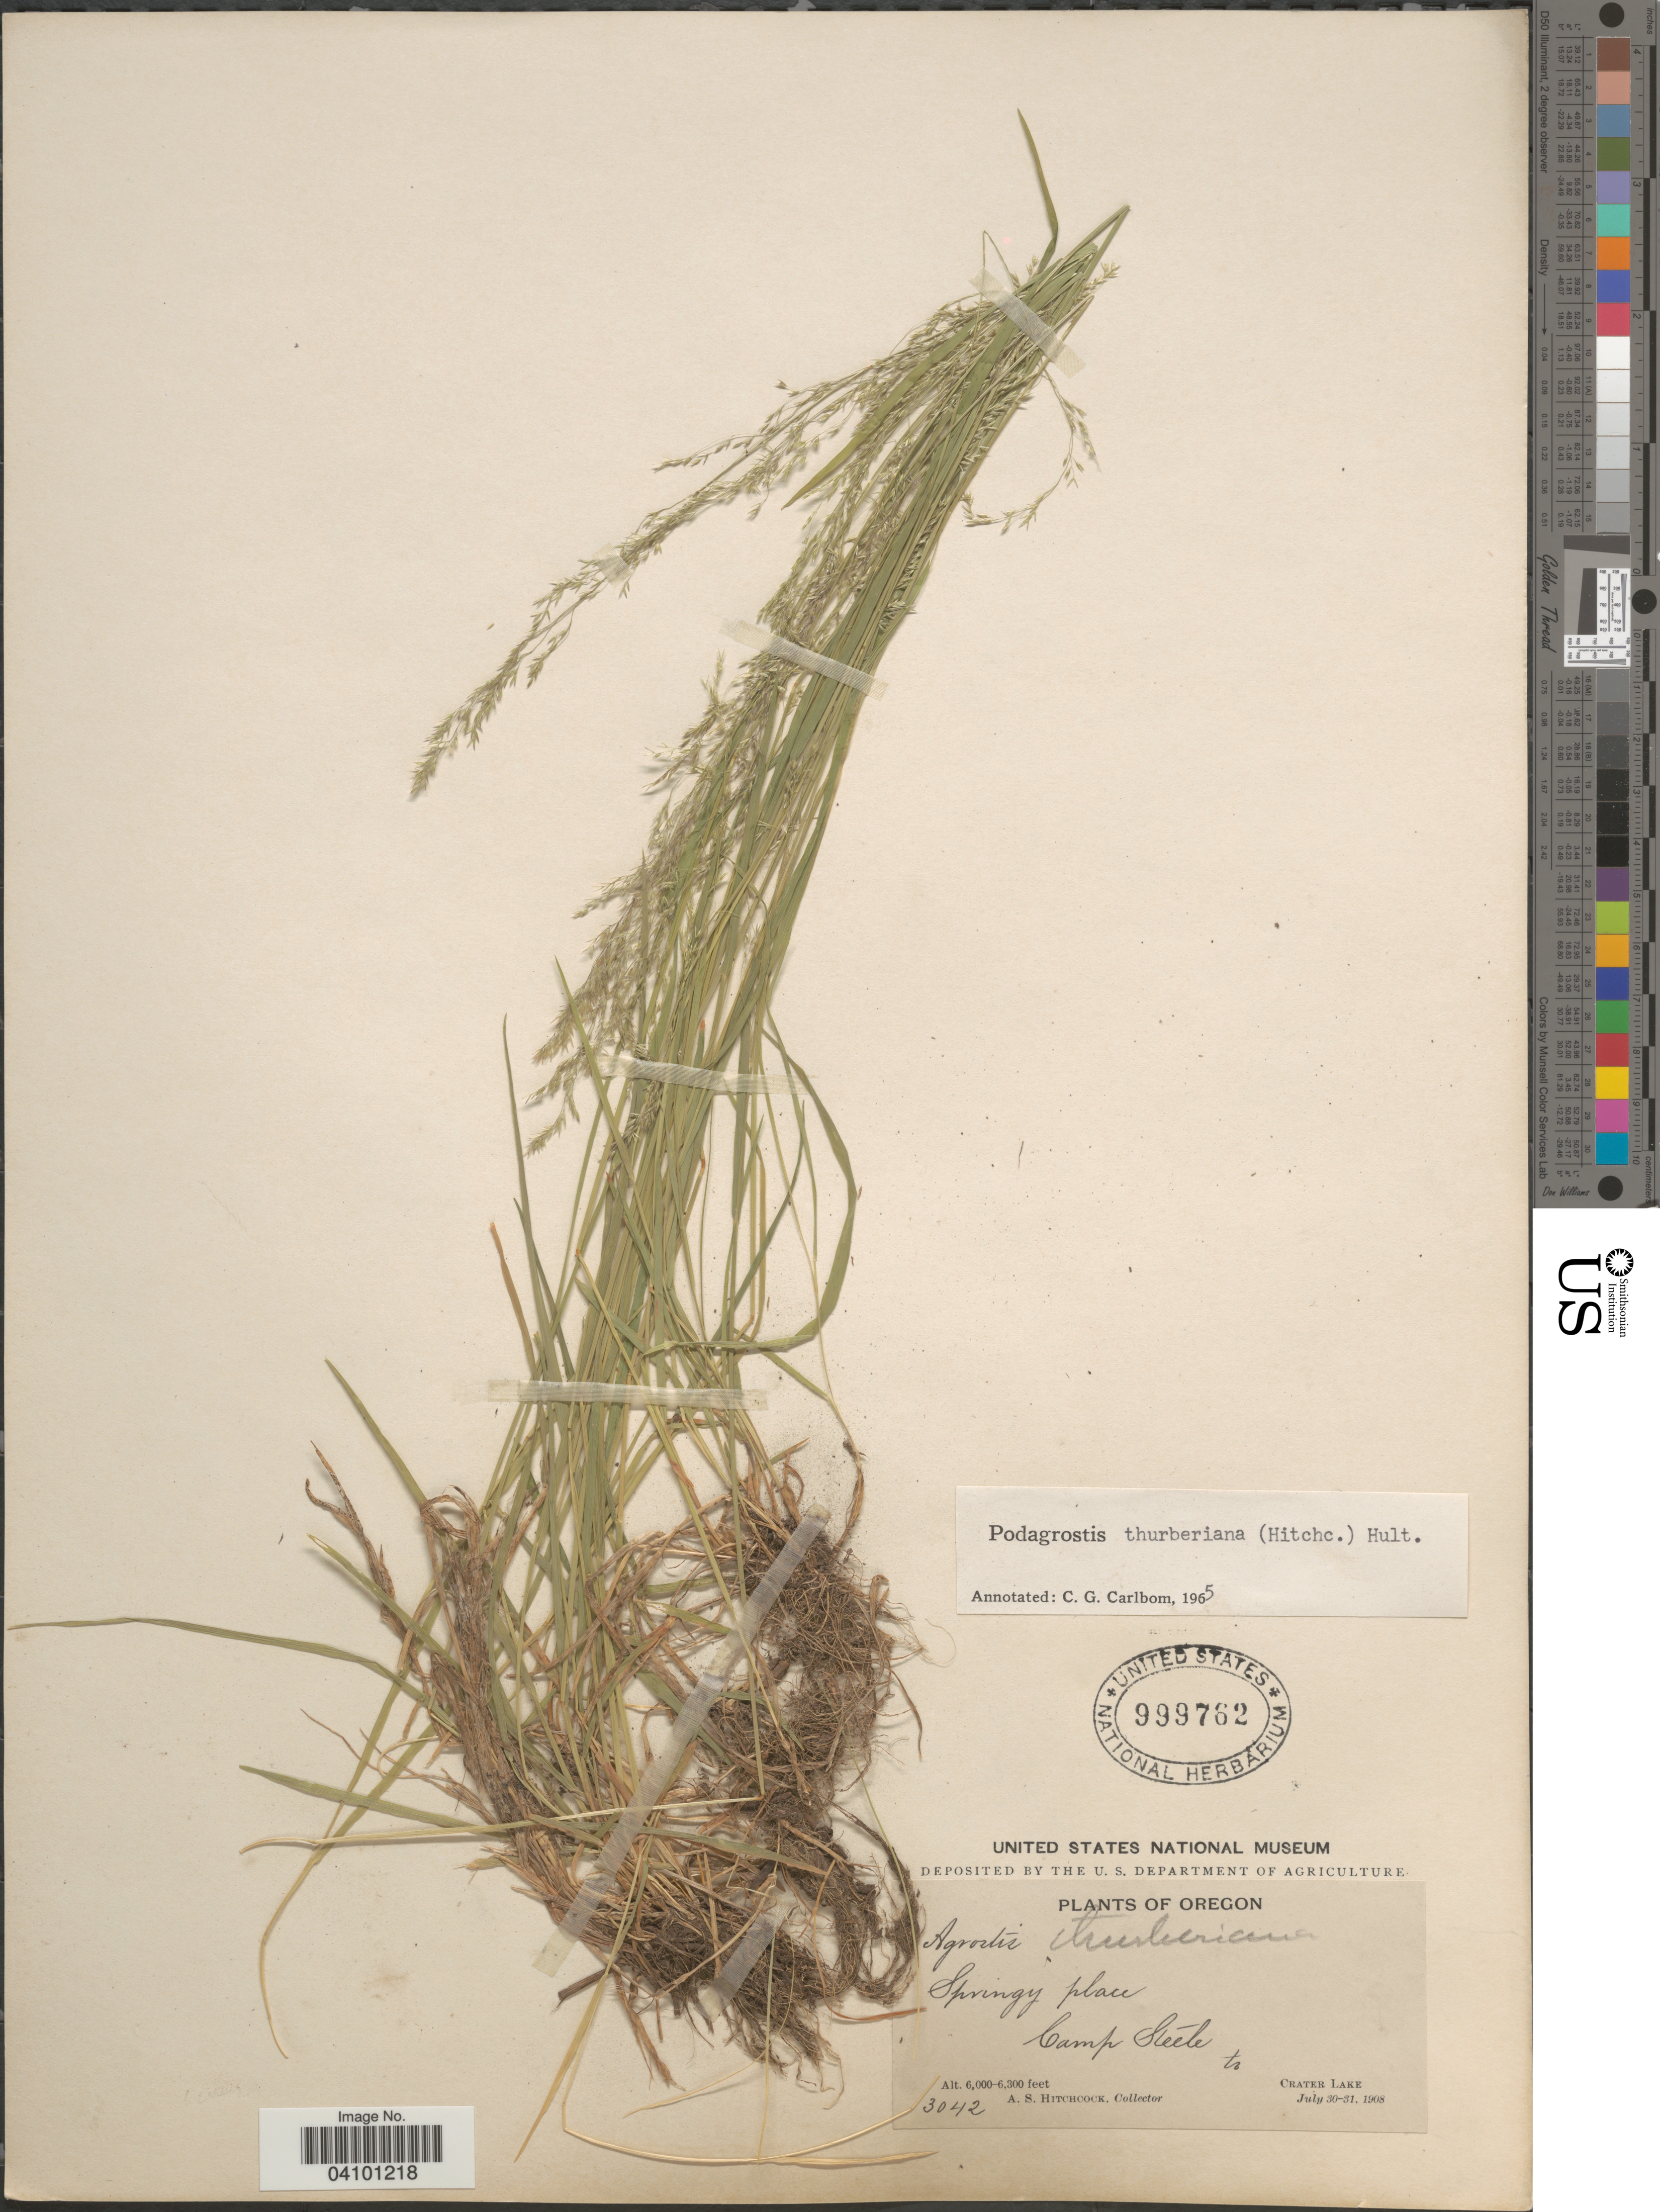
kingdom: Plantae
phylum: Tracheophyta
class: Liliopsida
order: Poales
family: Poaceae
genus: Podagrostis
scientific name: Podagrostis thurberiana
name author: Hitchc.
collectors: A. S. Hitchcock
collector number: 3042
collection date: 1908-07-30/1908-07-31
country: United States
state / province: Oregon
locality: Camp Steele to Crater Lake.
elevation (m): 1829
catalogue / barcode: US 999762